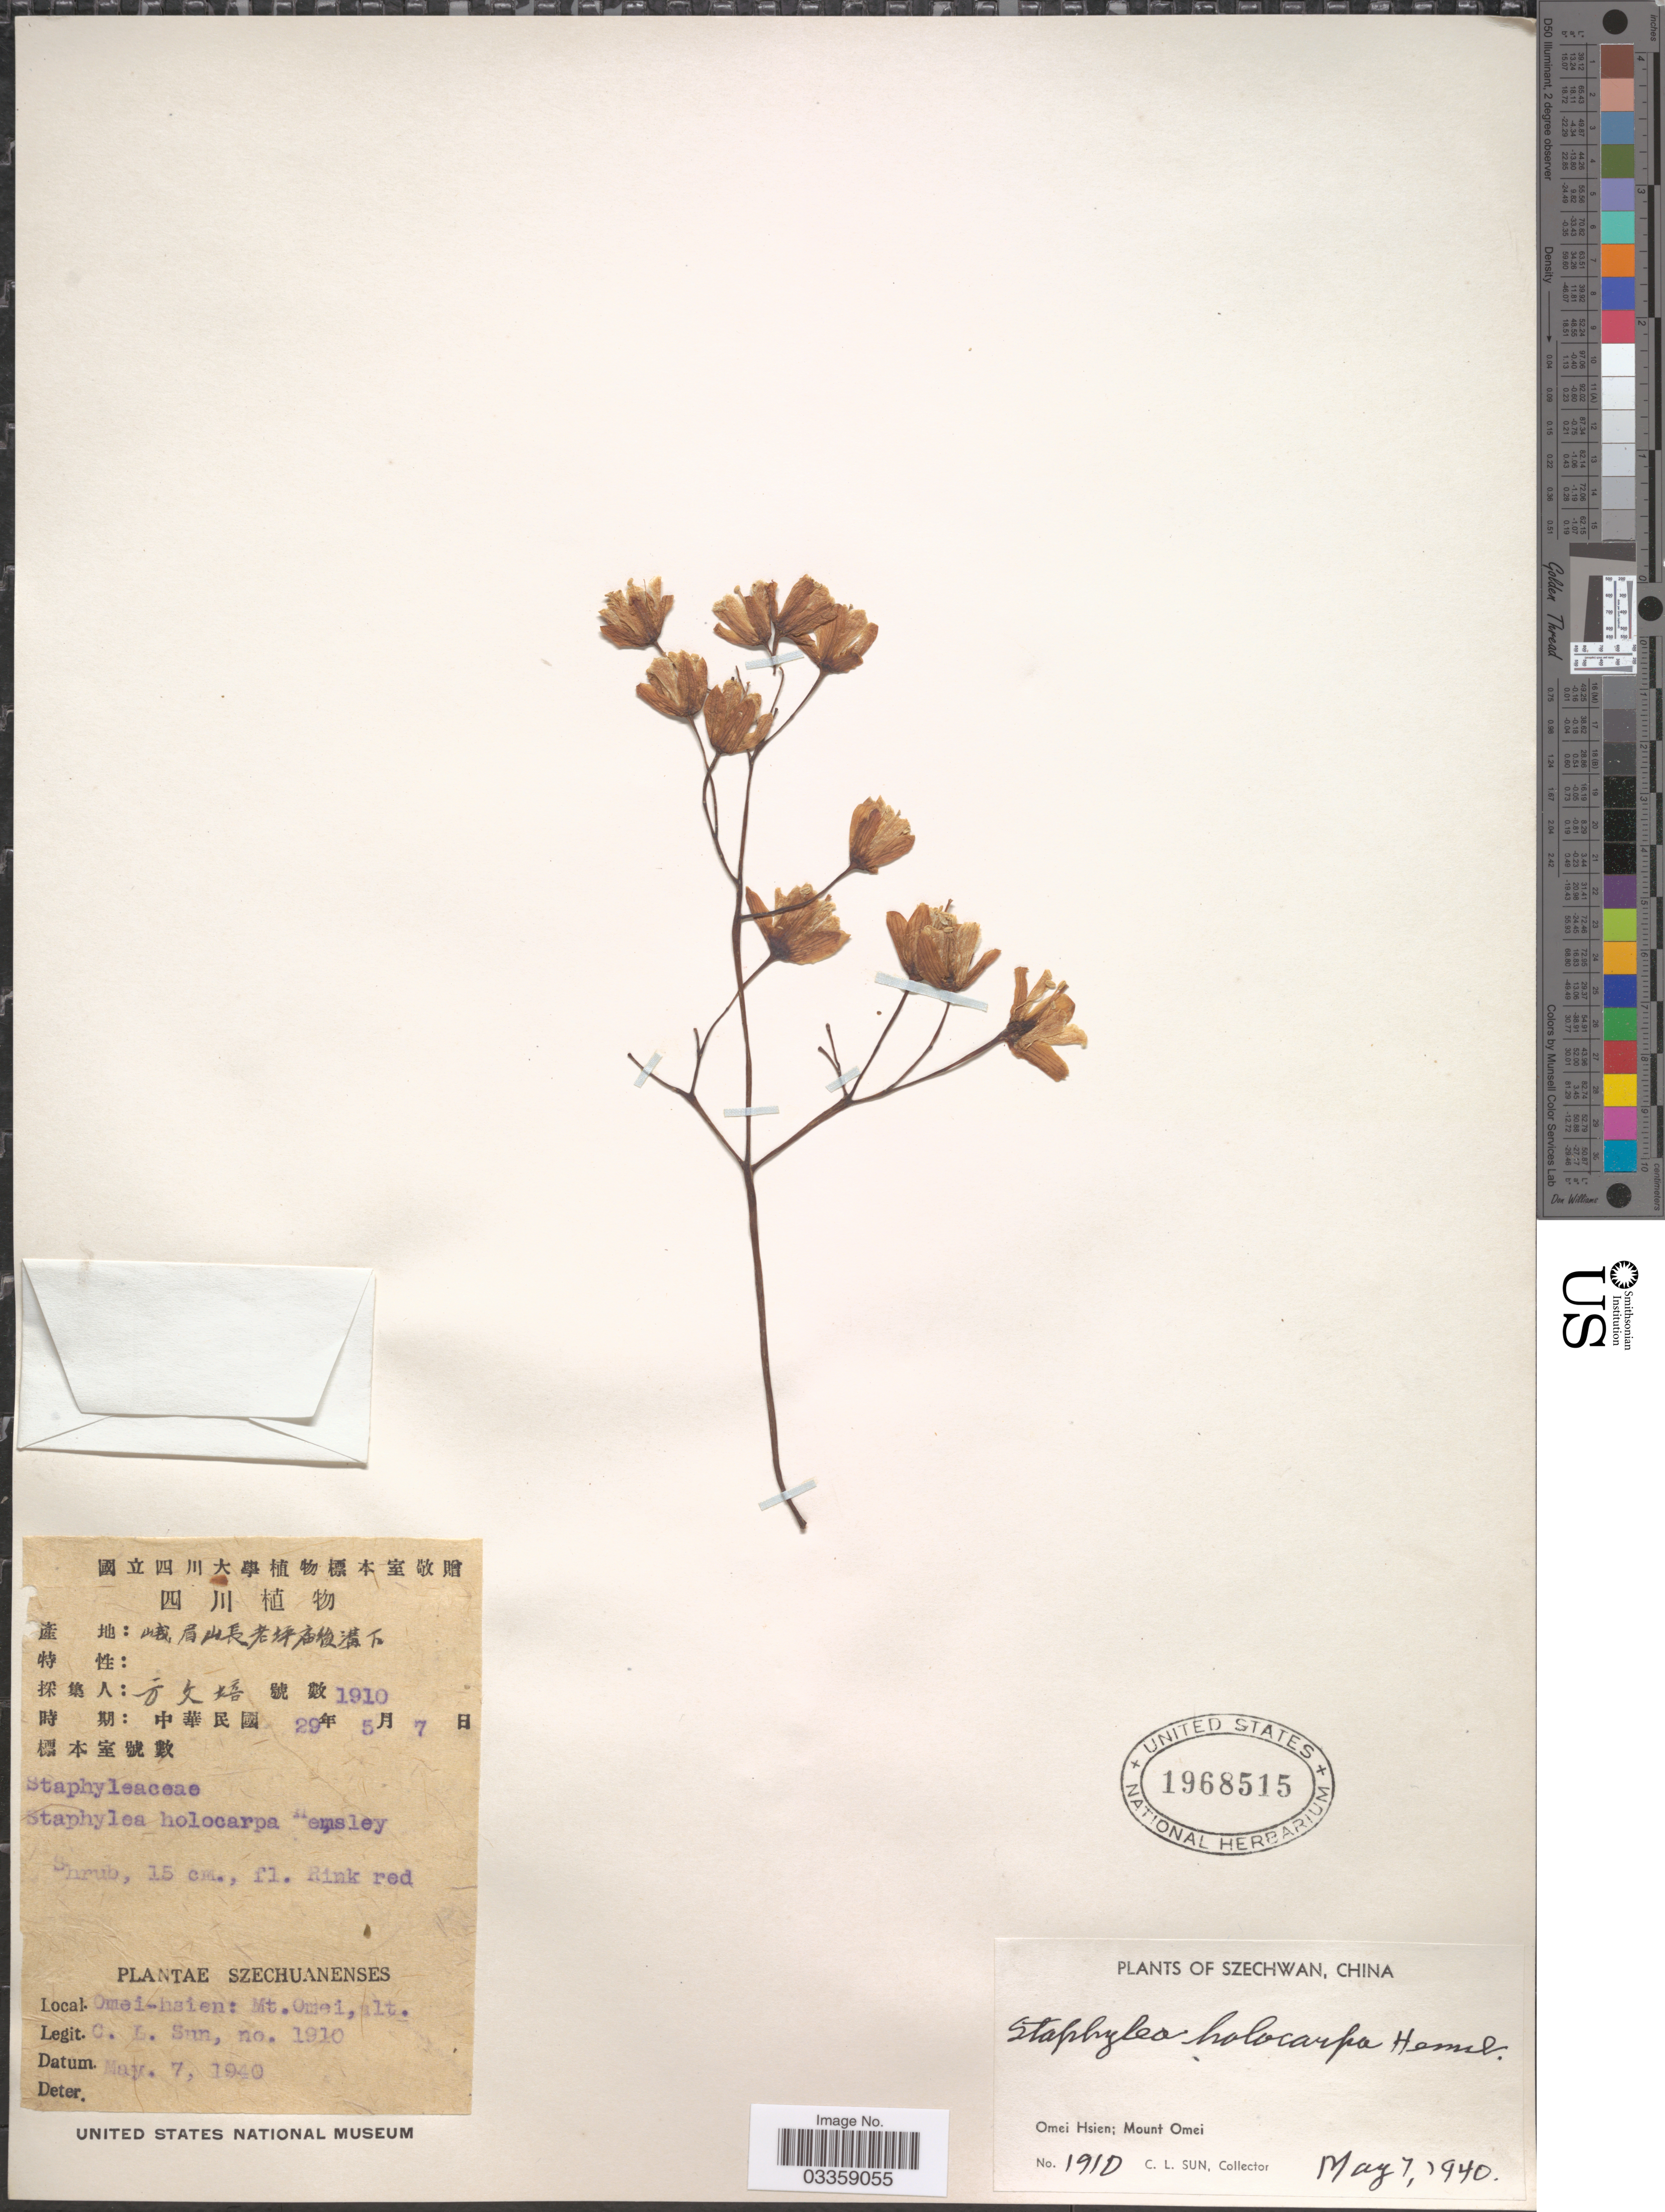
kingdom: Plantae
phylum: Tracheophyta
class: Magnoliopsida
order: Crossosomatales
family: Staphyleaceae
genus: Staphylea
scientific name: Staphylea holocarpa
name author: Hemsl.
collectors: C. Sun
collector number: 1910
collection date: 1940-05-07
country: China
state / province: Sichuan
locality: Szechwan. Omei Hsien; Mount Omei.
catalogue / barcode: US 1968515